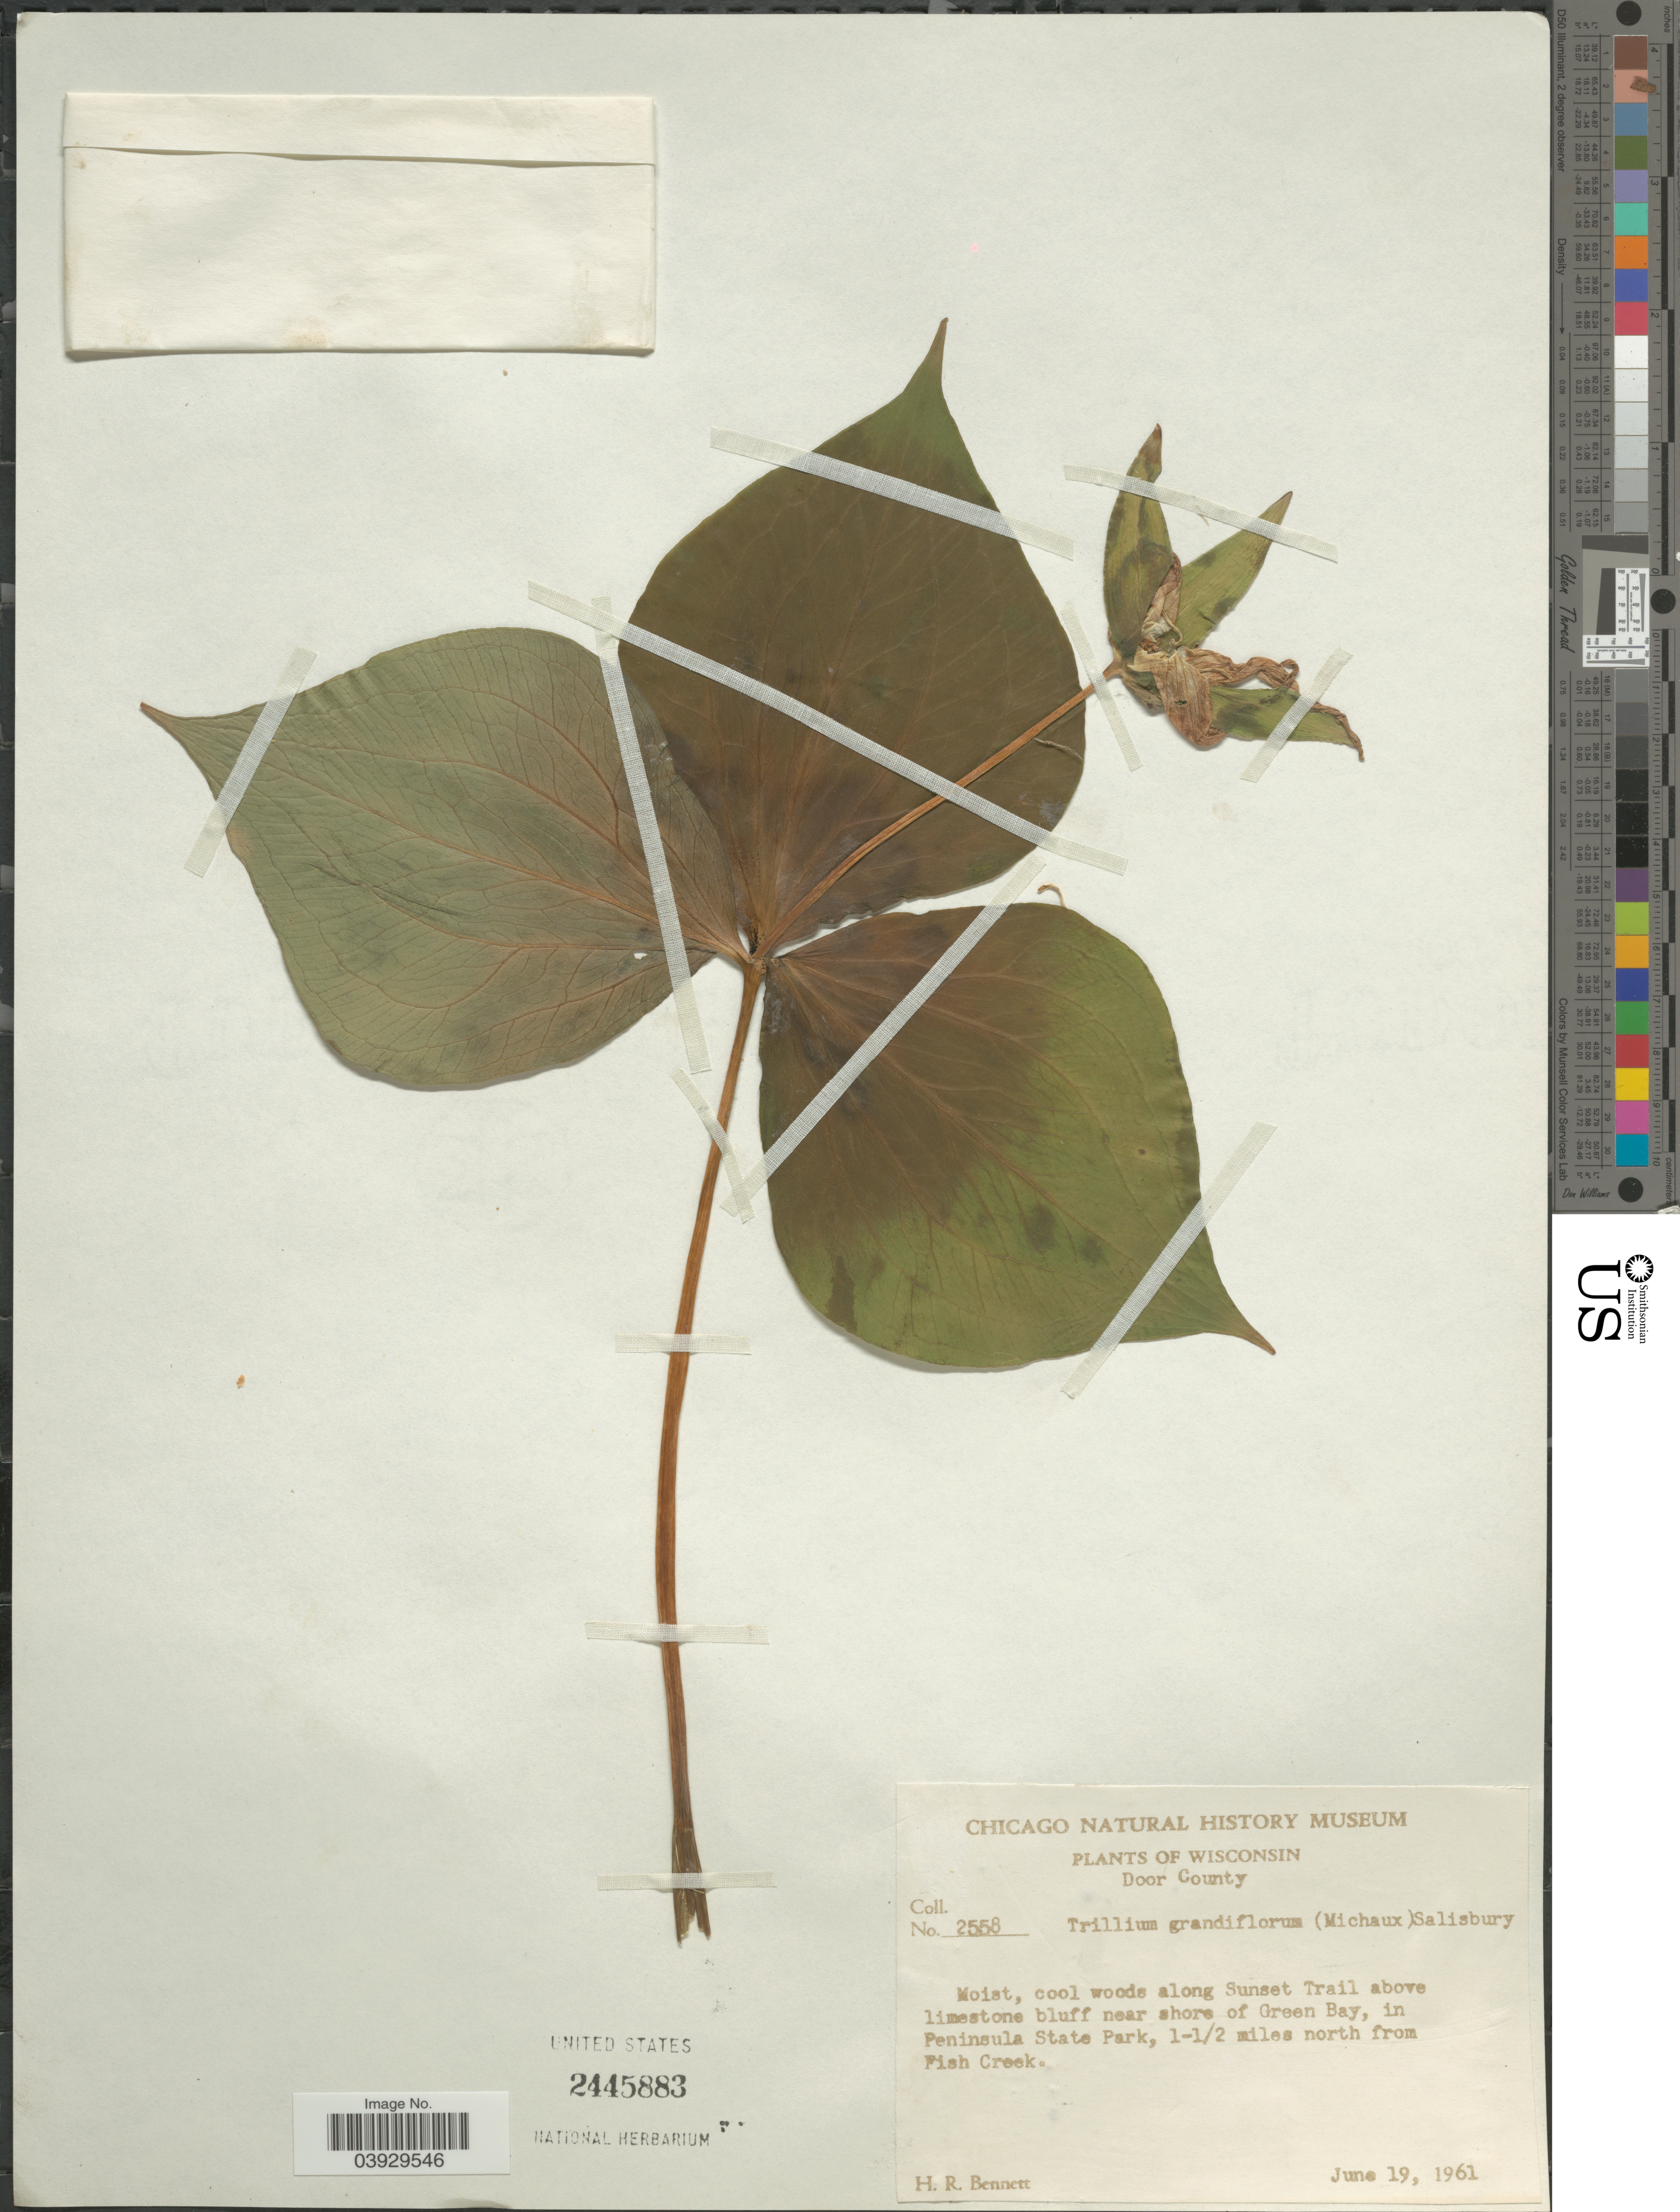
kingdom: Plantae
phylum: Tracheophyta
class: Liliopsida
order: Liliales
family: Melanthiaceae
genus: Trillium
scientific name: Trillium grandiflorum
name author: (Michx.) Salisb.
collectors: H. R. Bennett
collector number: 2558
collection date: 1961-06-19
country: United States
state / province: Wisconsin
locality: Door County. Along Sunset Trail above limestone bluff near shore of Green Bay, in Peninsula State Park, 1-1/2 miles north from Fish Creek.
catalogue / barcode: US 2445883